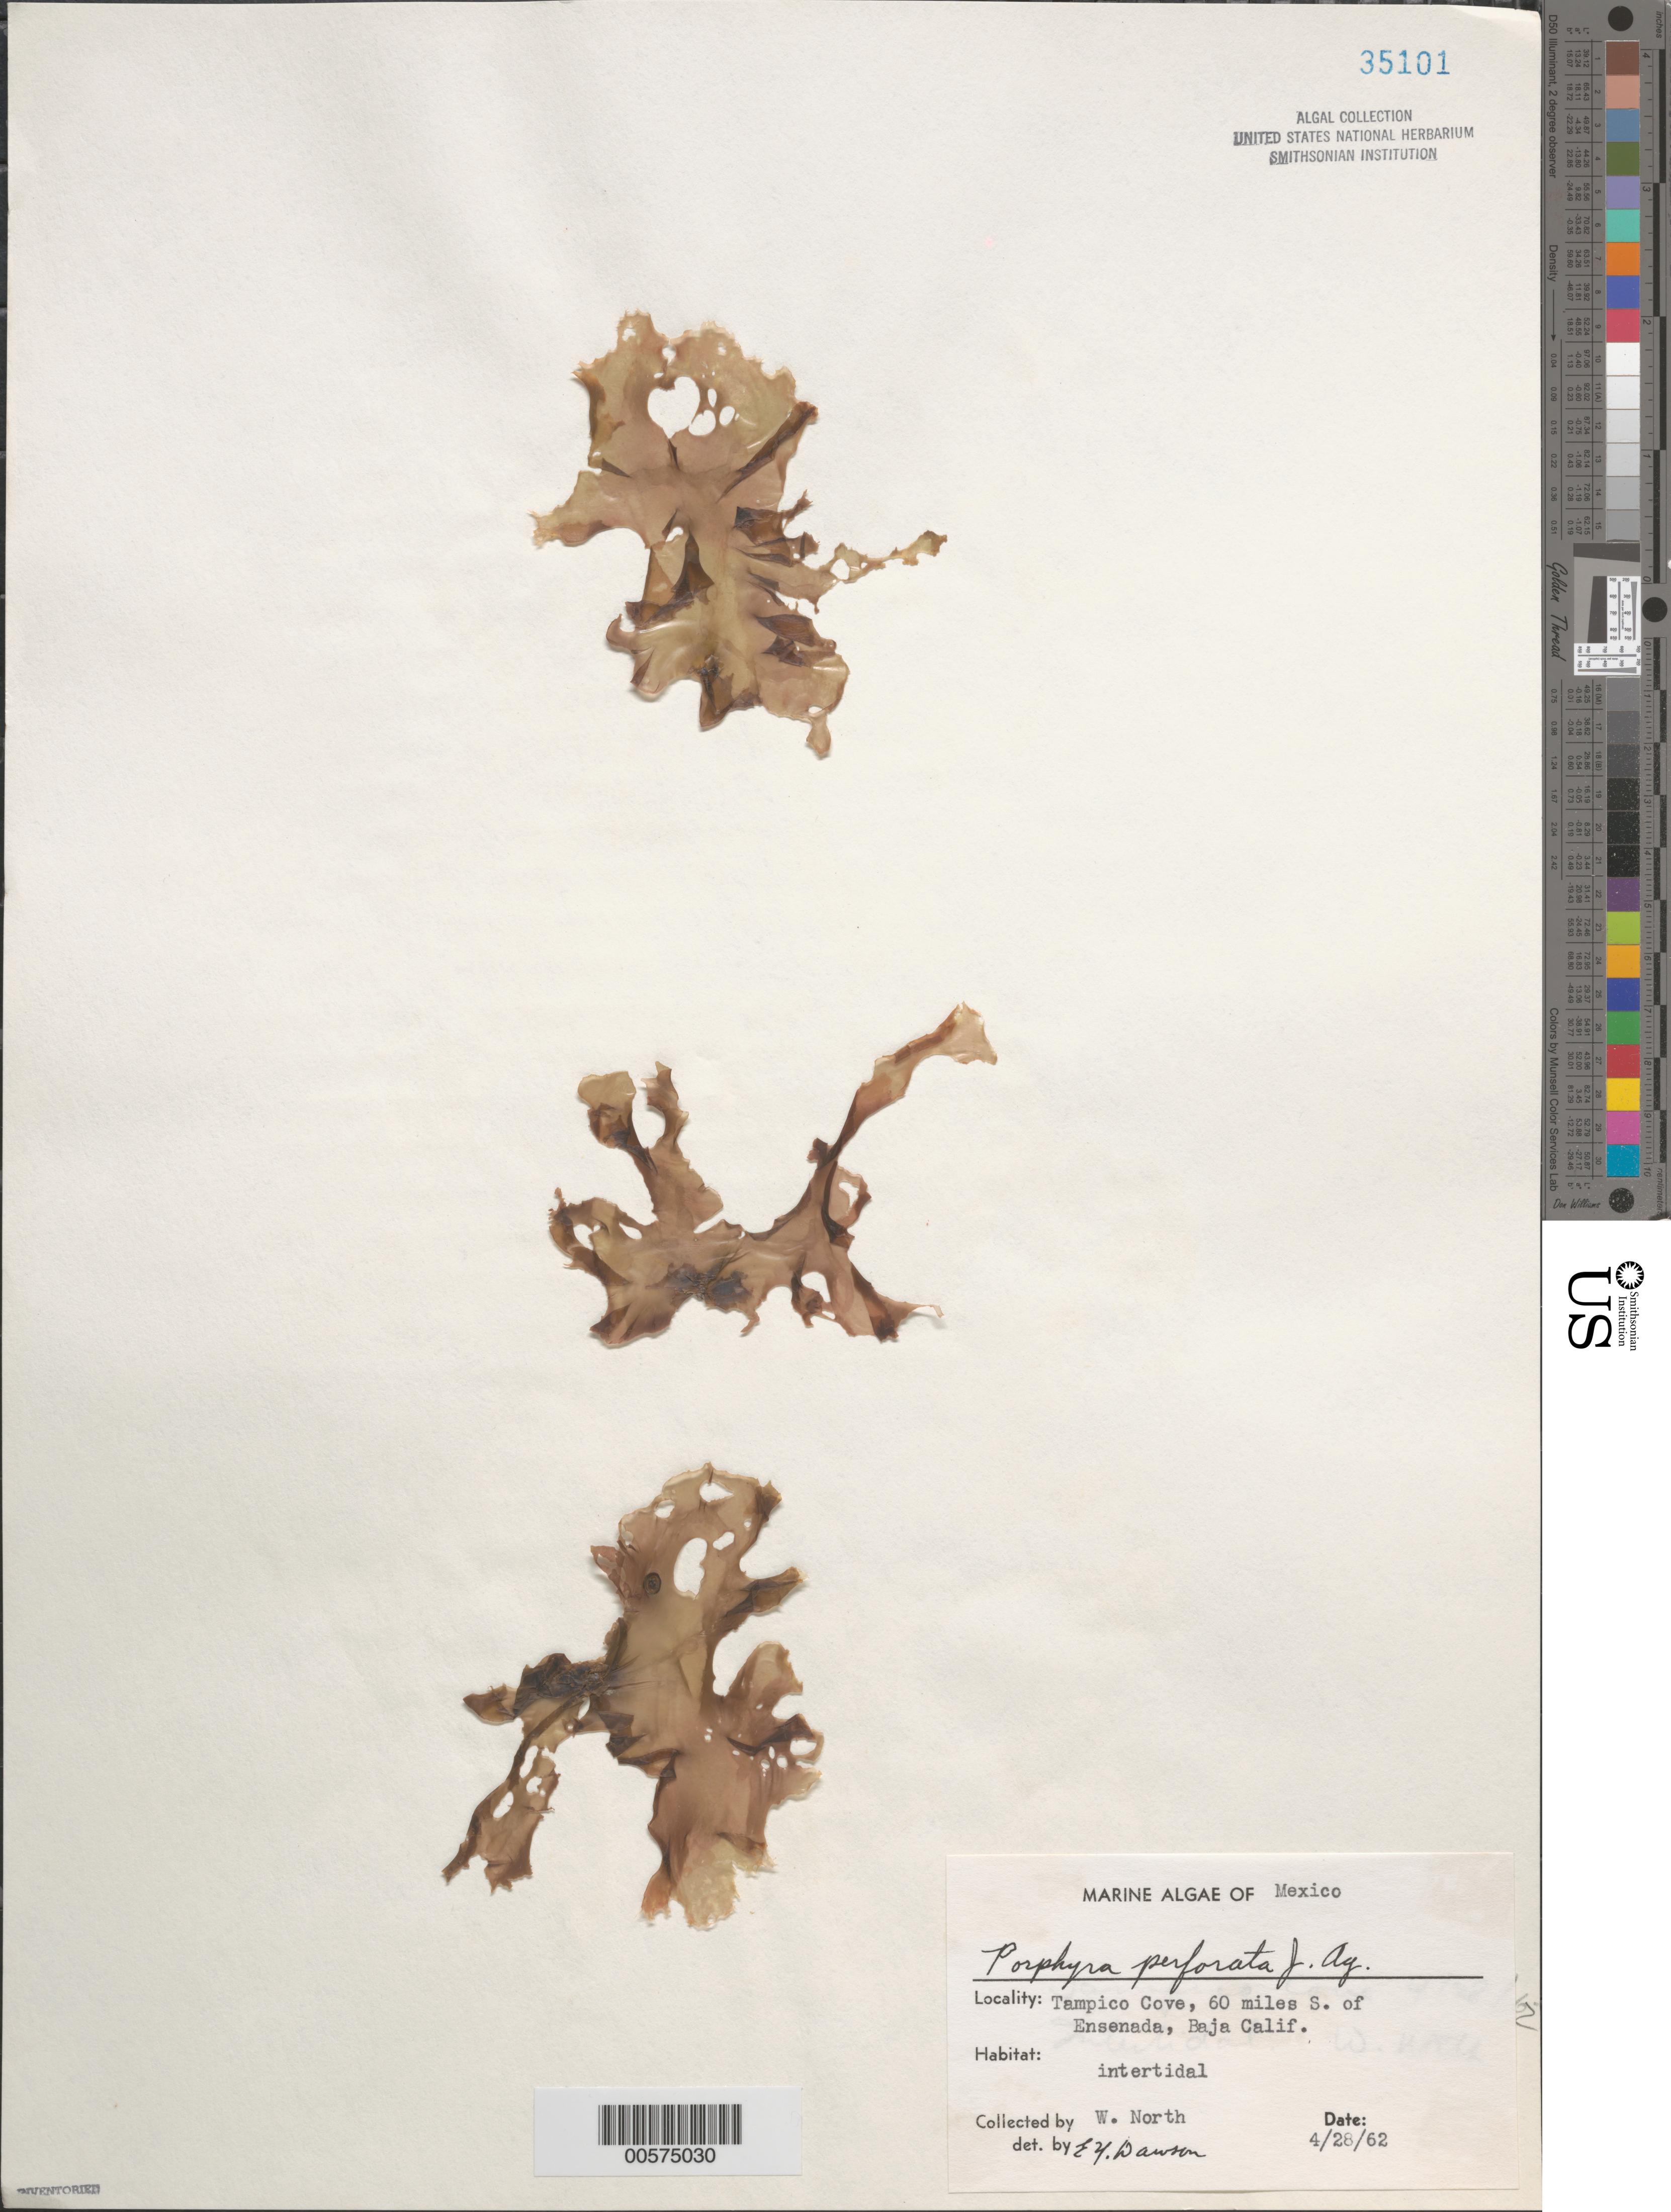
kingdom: Plantae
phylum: Rhodophyta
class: Bangiophyceae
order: Bangiales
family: Bangiaceae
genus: Pyropia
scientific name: Pyropia perforata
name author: (J. Agardh) S.C. Lindstrom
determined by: Algae name updating Project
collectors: W. North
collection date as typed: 28 Apr 1962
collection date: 1962-04-28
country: Mexico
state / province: Baja California Norte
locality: Tampico Cove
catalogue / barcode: US 35101